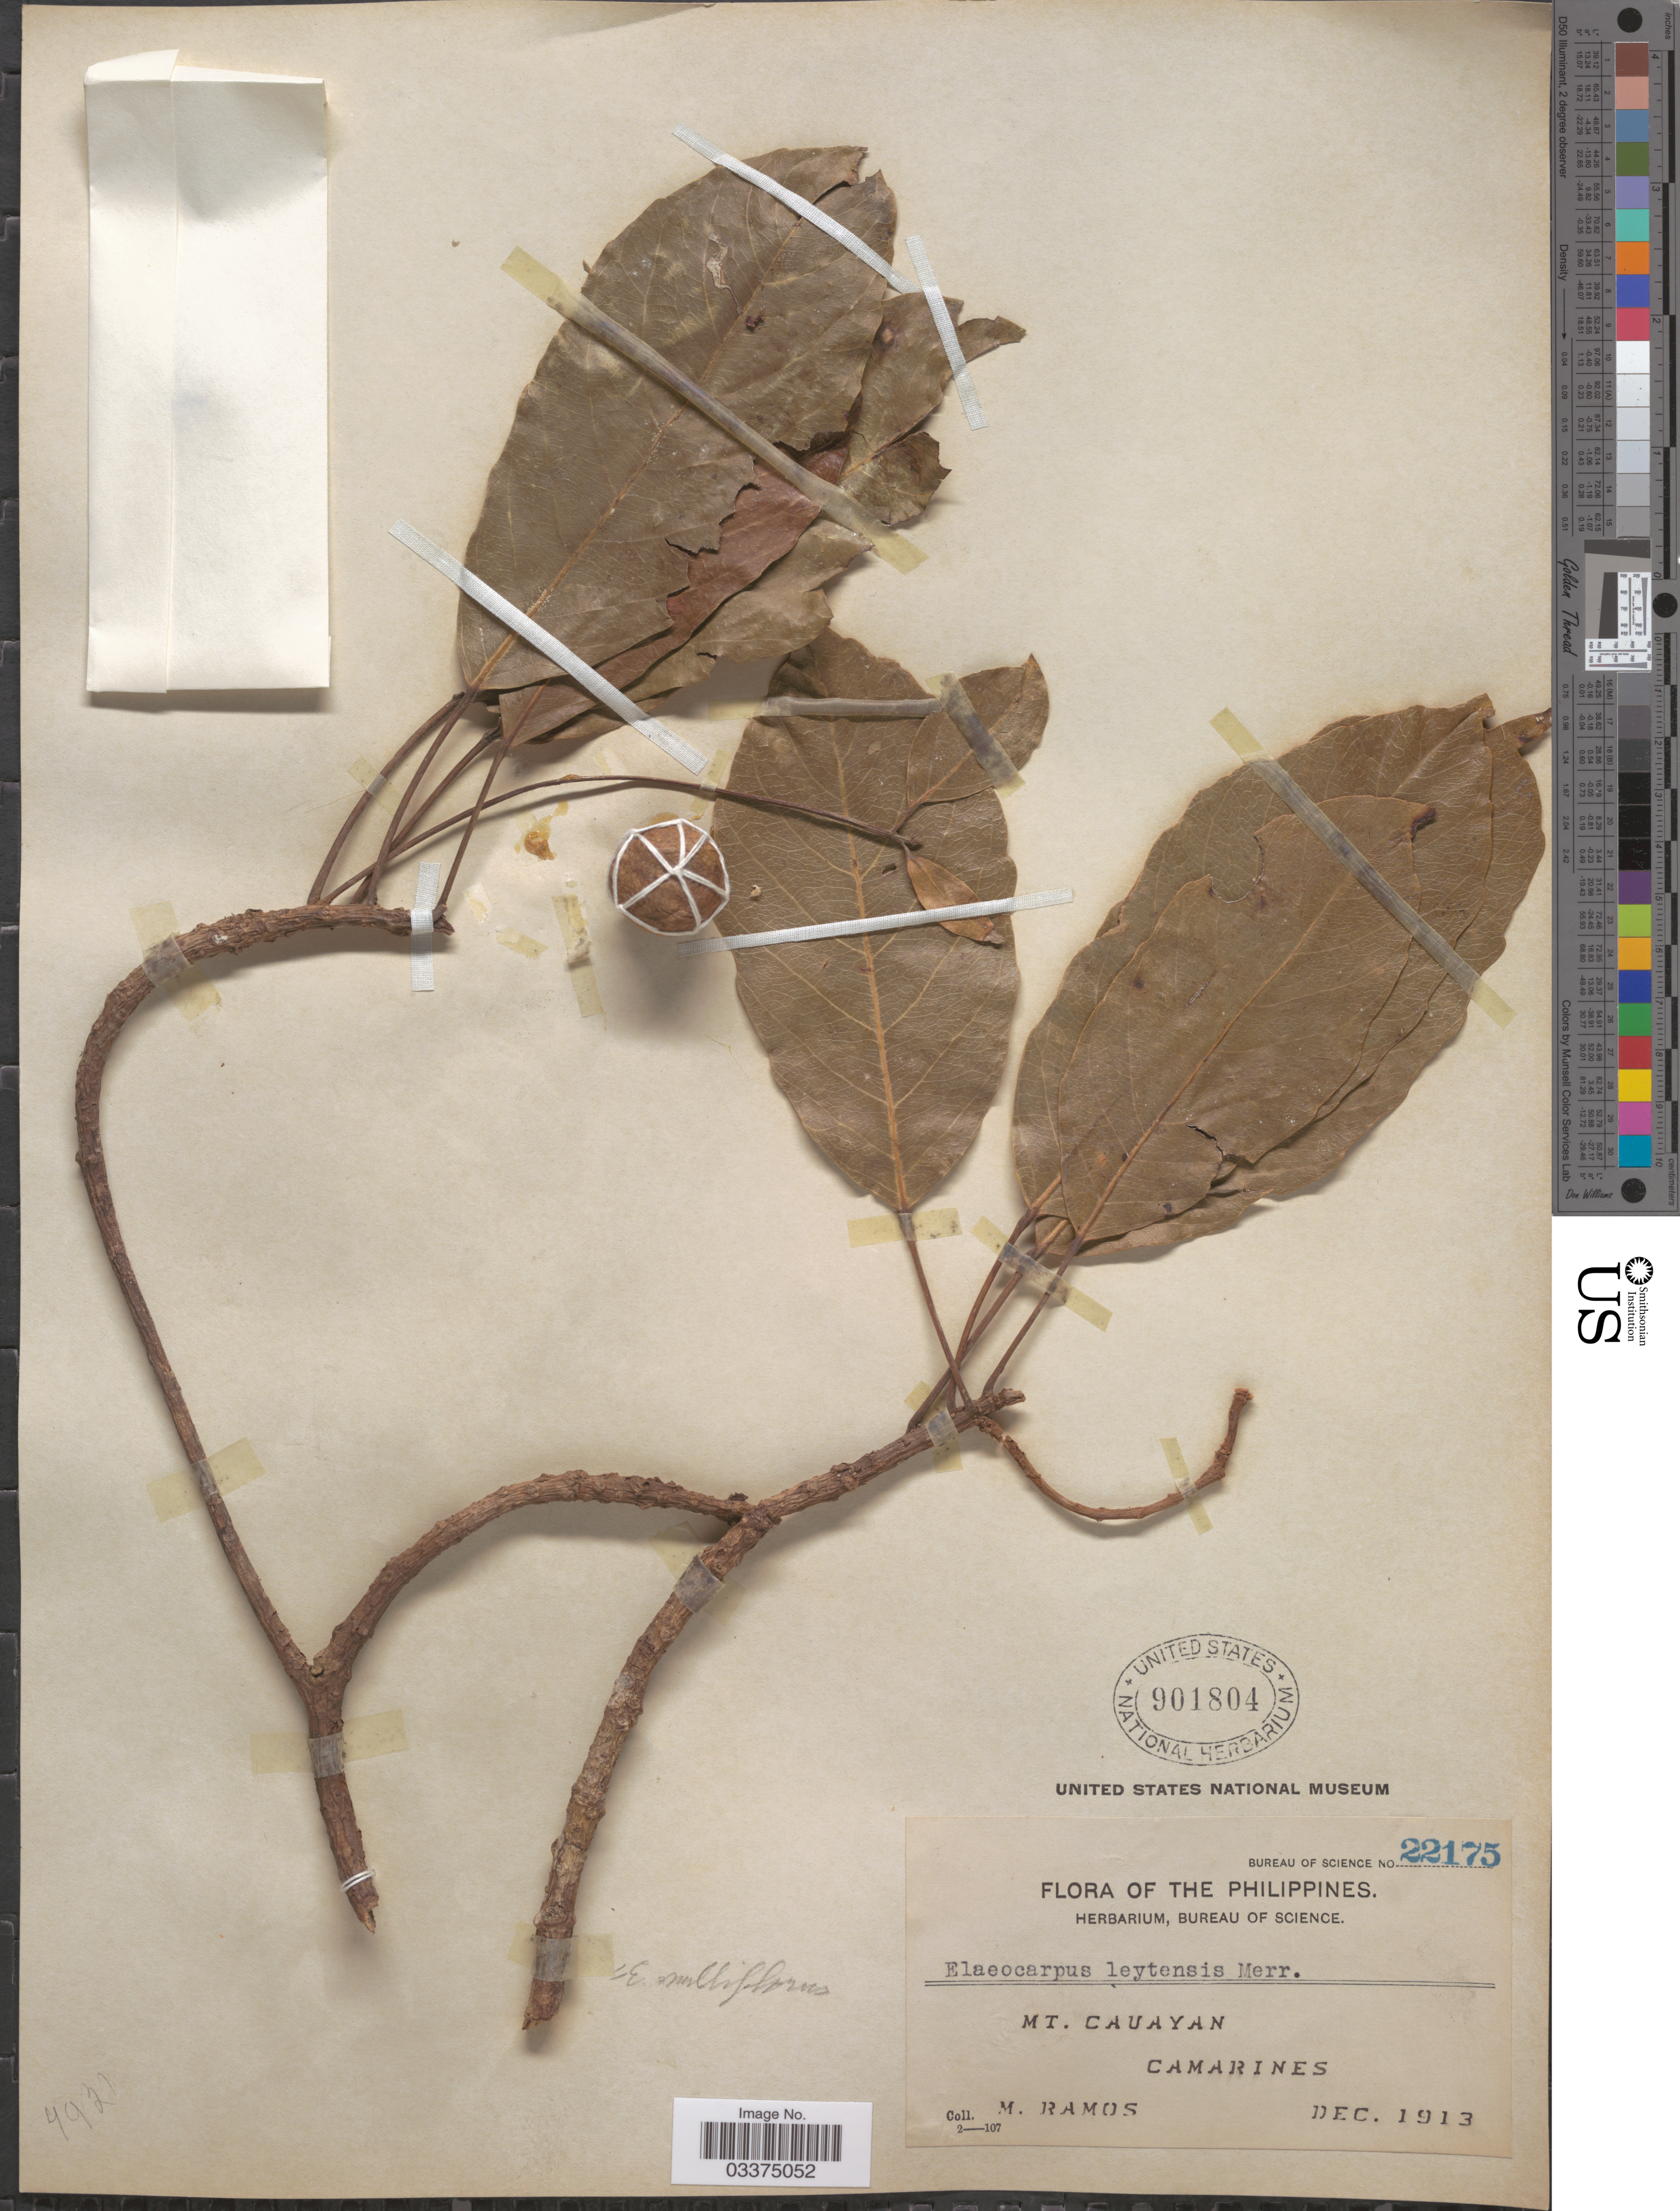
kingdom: Plantae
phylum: Tracheophyta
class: Magnoliopsida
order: Oxalidales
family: Elaeocarpaceae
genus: Elaeocarpus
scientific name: Elaeocarpus multiflorus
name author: (Turcz.) Fern.-Vill.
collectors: M. Ramos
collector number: Bureau of Science 22175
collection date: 1913-12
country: Philippines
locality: Mt. Cauayan, Camarines.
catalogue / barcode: US 901804